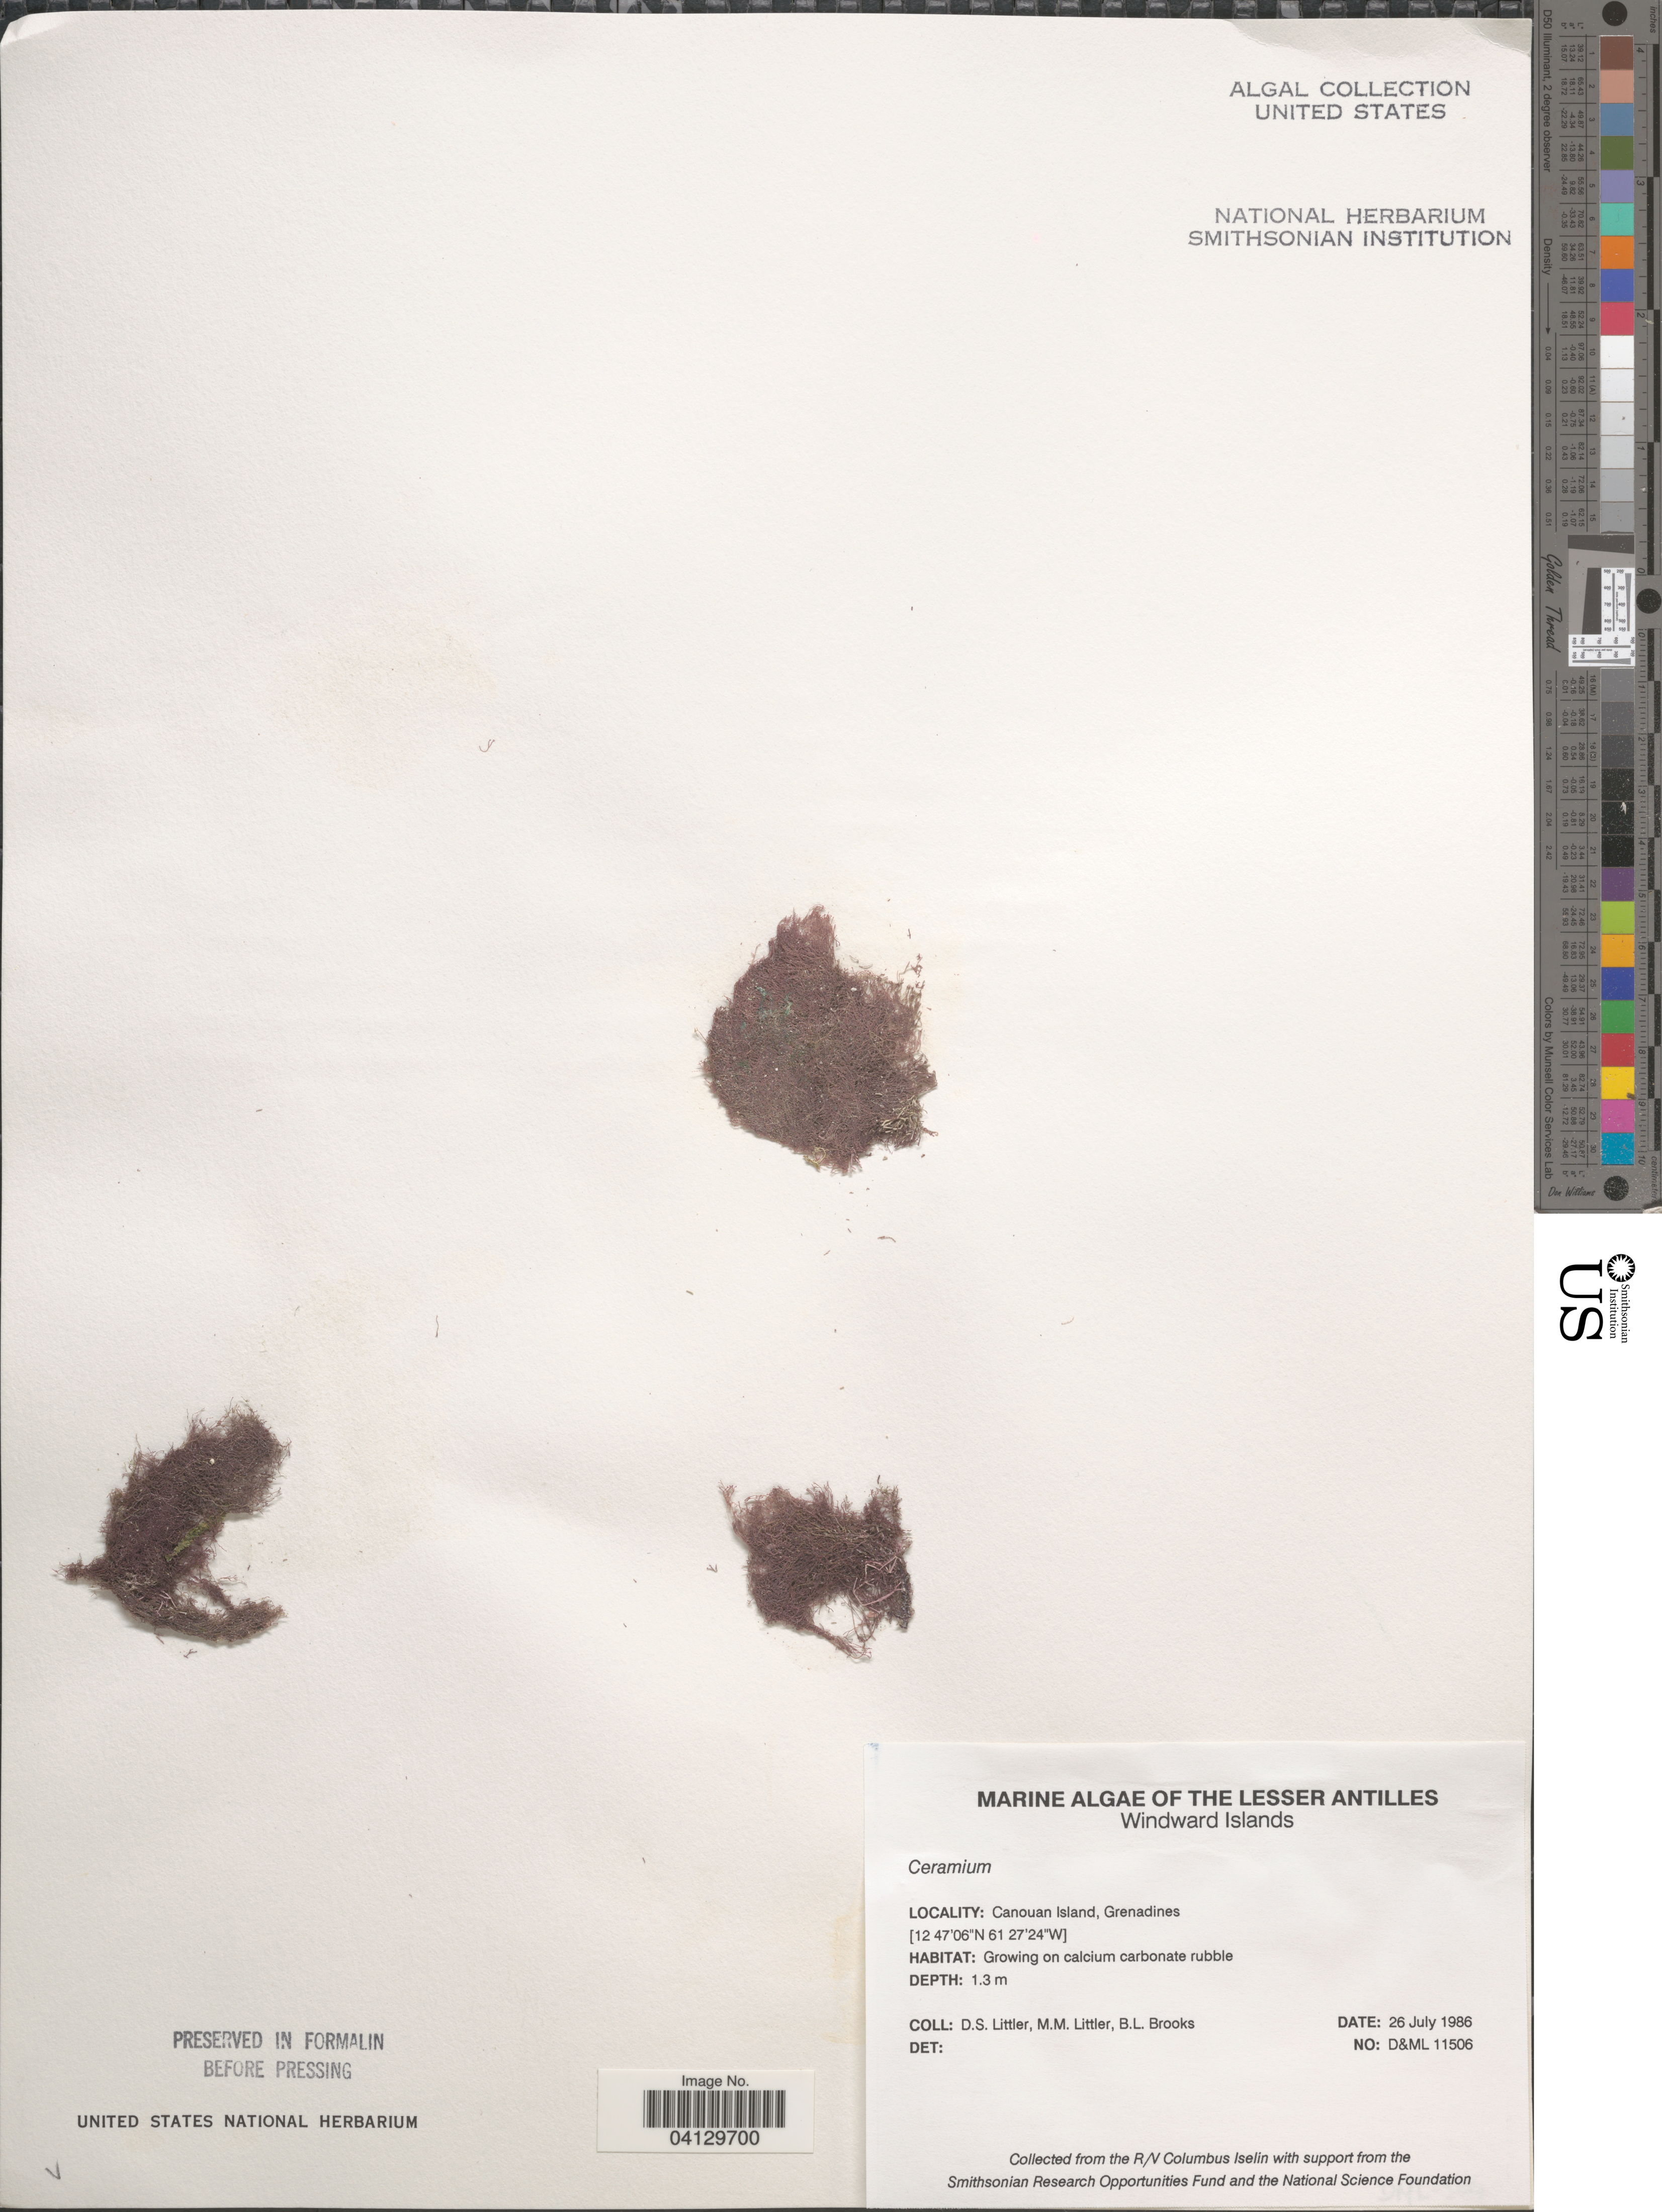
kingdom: Plantae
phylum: Rhodophyta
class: Florideophyceae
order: Ceramiales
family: Ceramiaceae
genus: Ceramium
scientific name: Ceramium sp.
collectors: D. S. Littler & B. Brooks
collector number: D&ML11506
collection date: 1986-07-26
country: St. Vincent - Grenadines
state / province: Grenadines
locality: The Lesser Antilles. Windward Islands. Canouan Island, Grenadines.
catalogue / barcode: US 328742